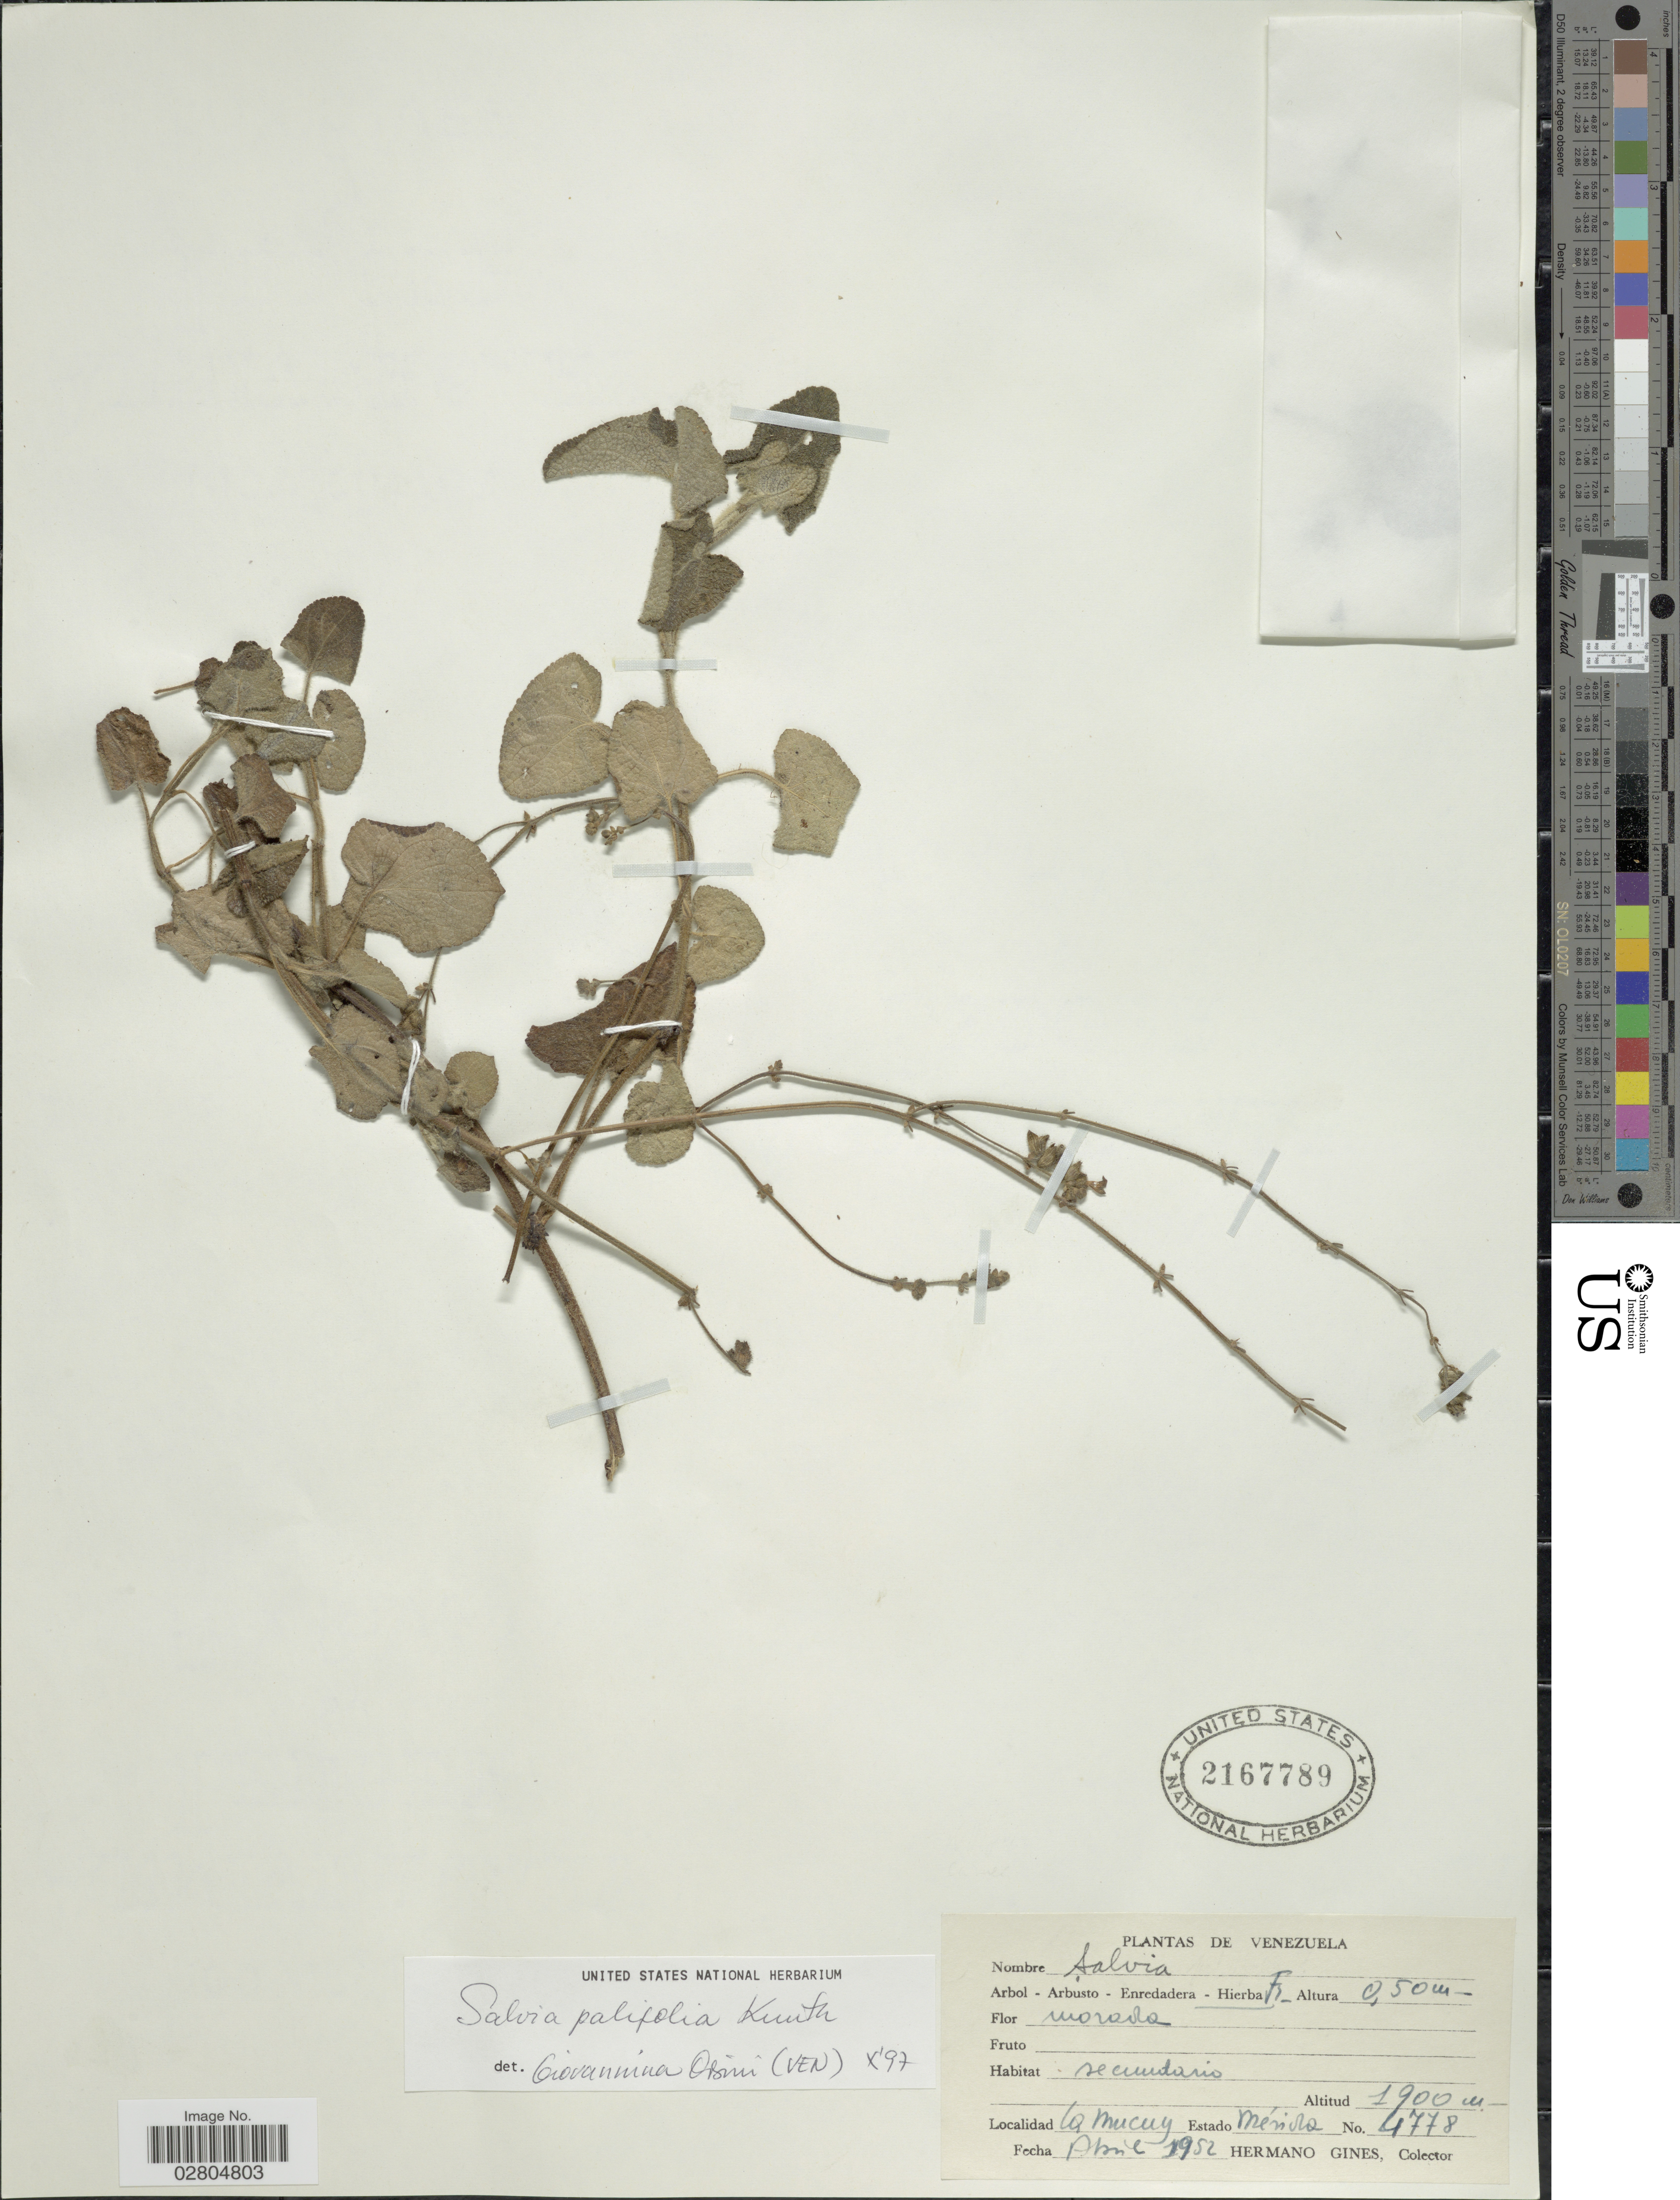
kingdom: Plantae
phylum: Tracheophyta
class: Magnoliopsida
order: Lamiales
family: Lamiaceae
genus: Salvia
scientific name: Salvia palifolia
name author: Kunth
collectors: Bro. Gines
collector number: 4778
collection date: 1952-04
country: Venezuela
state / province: Mérida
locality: La Mucuy.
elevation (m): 1900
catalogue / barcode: US 2167789